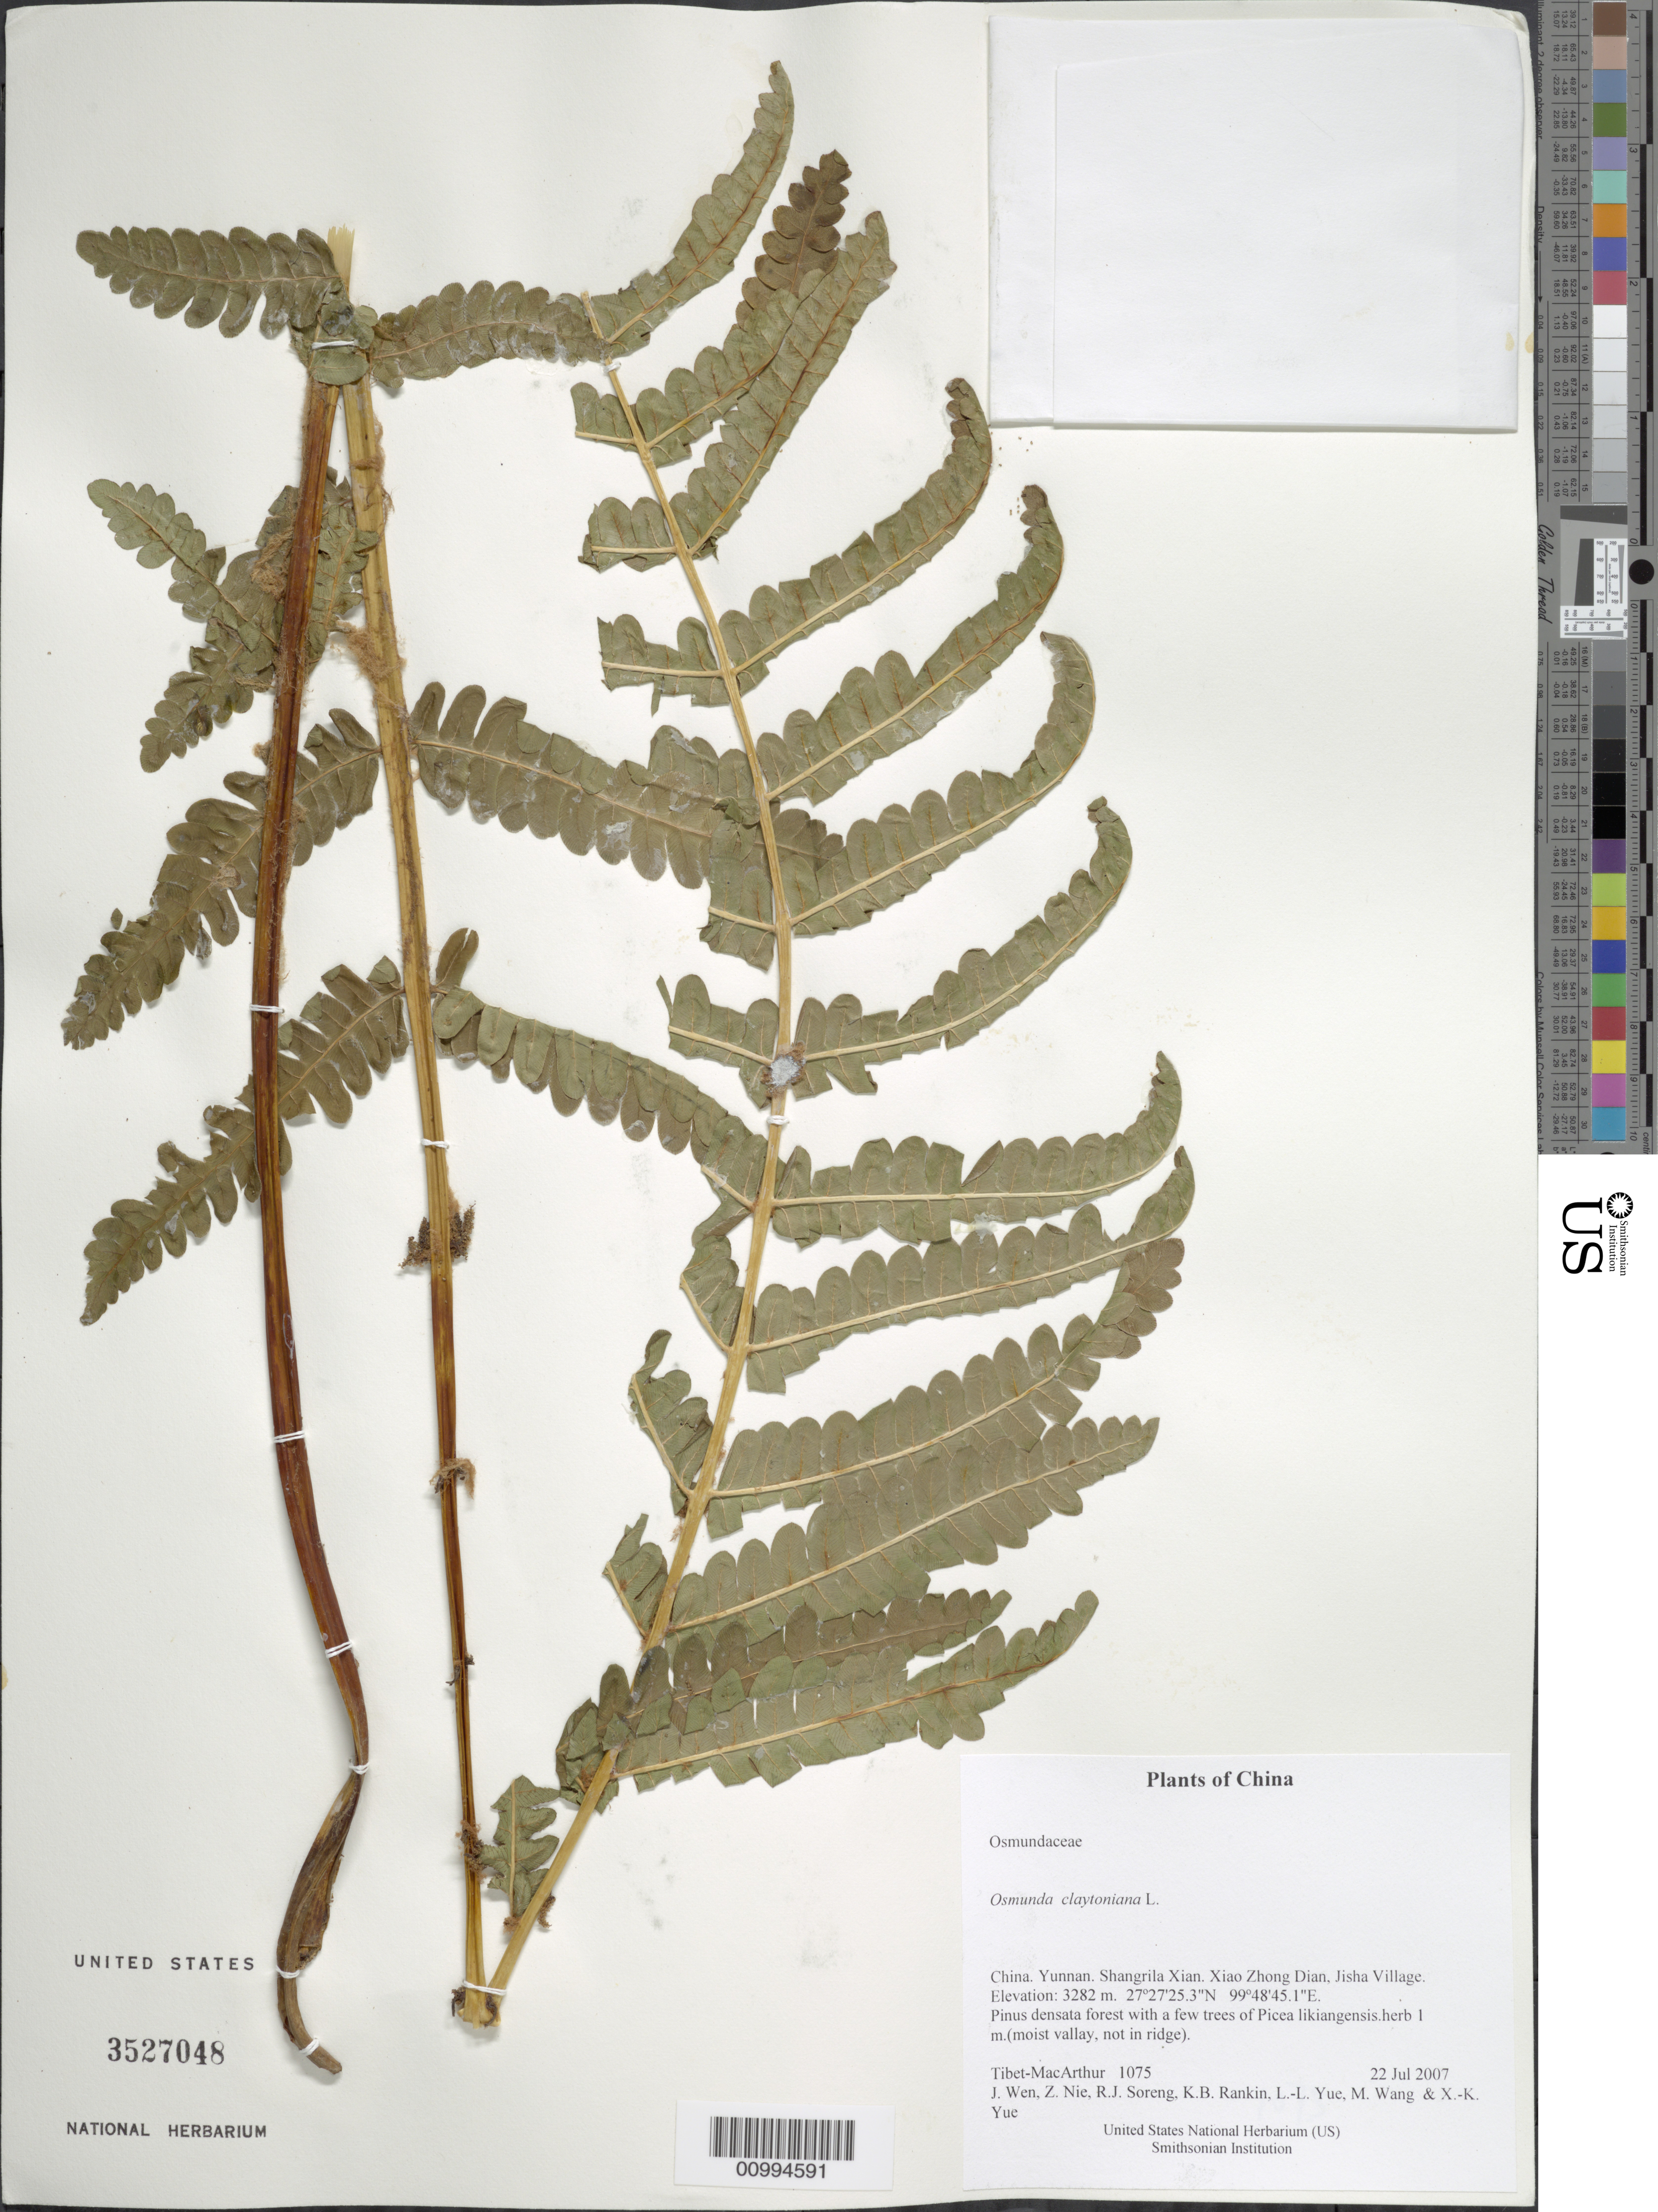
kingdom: Plantae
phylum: Tracheophyta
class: Polypodiopsida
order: Osmundales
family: Osmundaceae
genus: Claytosmunda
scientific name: Claytosmunda claytoniana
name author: (L.) Metzgar & Rouhan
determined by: Testo, W.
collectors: Tibet-MacArthur, J. Wen, Z. Nie, R. J. Soreng, K. Rankin, L. Yue, M. Wang & X. Yue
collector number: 1075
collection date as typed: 22 Jul 2007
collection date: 2007-07-22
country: China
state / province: Yunnan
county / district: Shangrila Xian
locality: Xiao Zhong Dian, Jisha Village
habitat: Pinus densata forest with a few trees of Picea likiangensis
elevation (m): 3282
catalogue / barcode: US 3527048